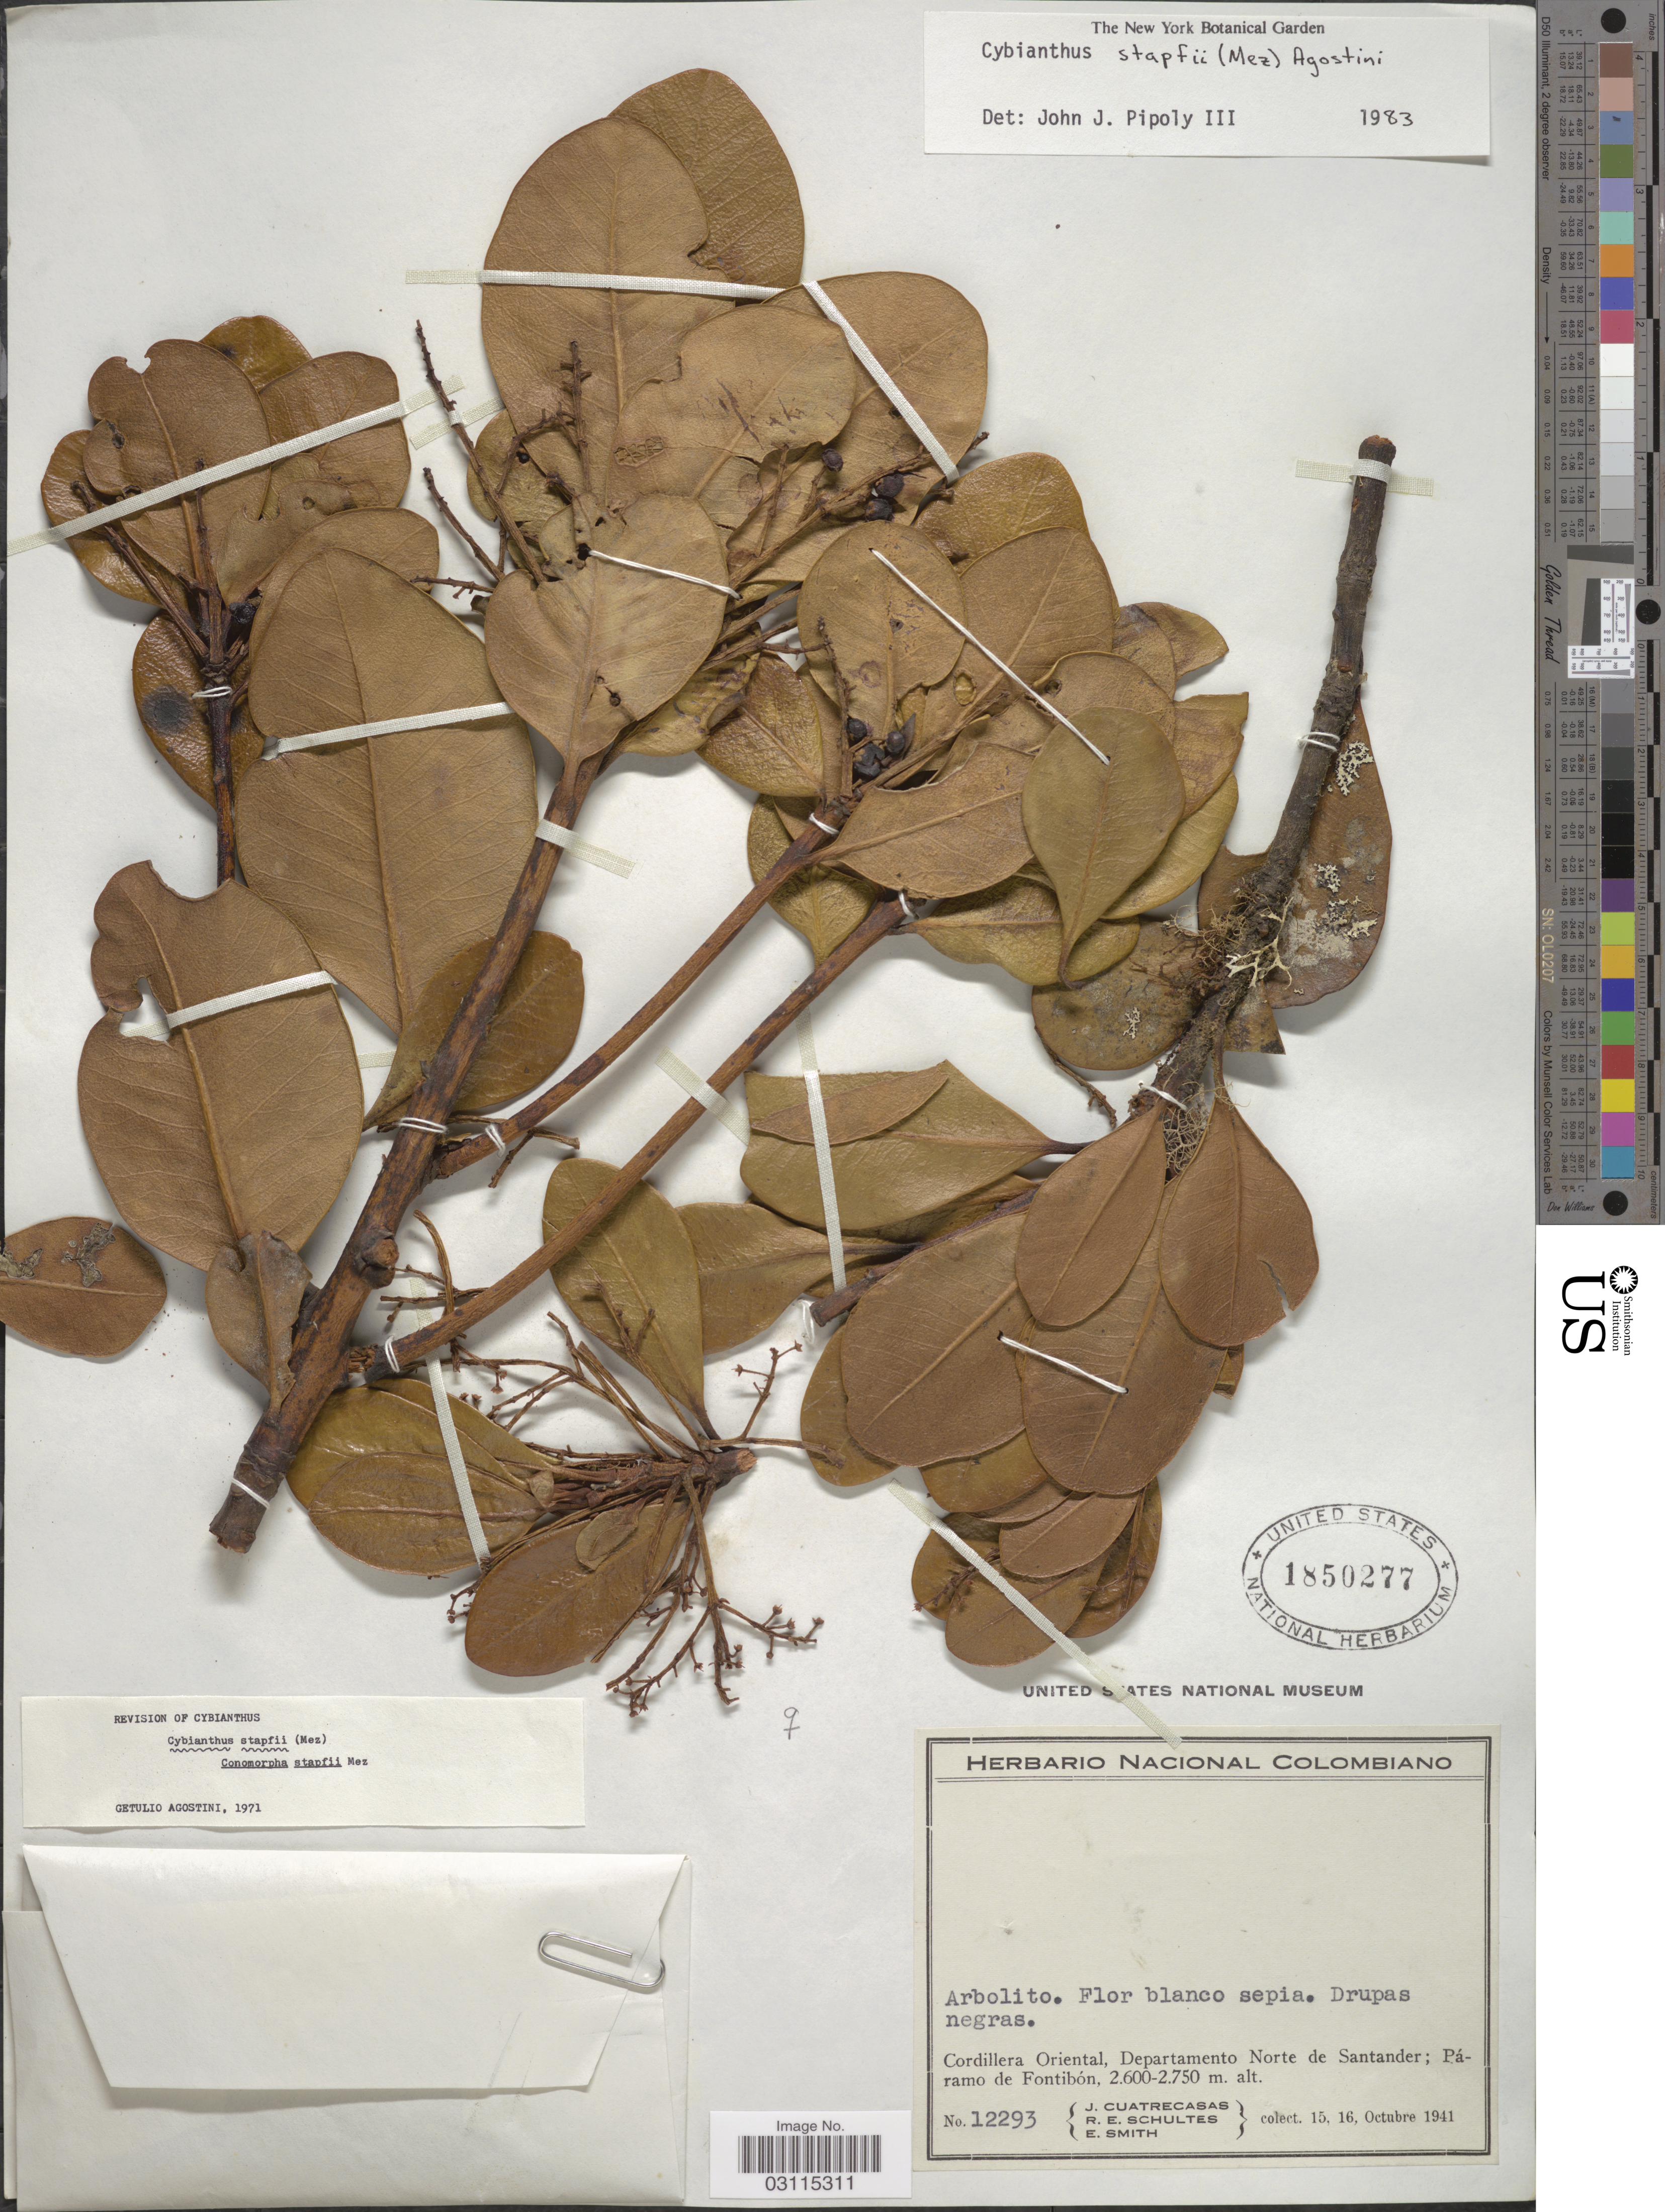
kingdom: Plantae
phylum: Tracheophyta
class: Magnoliopsida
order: Ericales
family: Primulaceae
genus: Cybianthus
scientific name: Cybianthus stapfii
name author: (Mez) G. Agostini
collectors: J. Cuatrecasas, R. E. Schultes & E. Smith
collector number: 12293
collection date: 1941-10-15/1941-10-16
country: Colombia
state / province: Norte de Santander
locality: Cordillera Oriental, Departamento Norte de Santander; Páramo de Fontibón.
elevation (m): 2600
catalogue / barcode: US 1850277